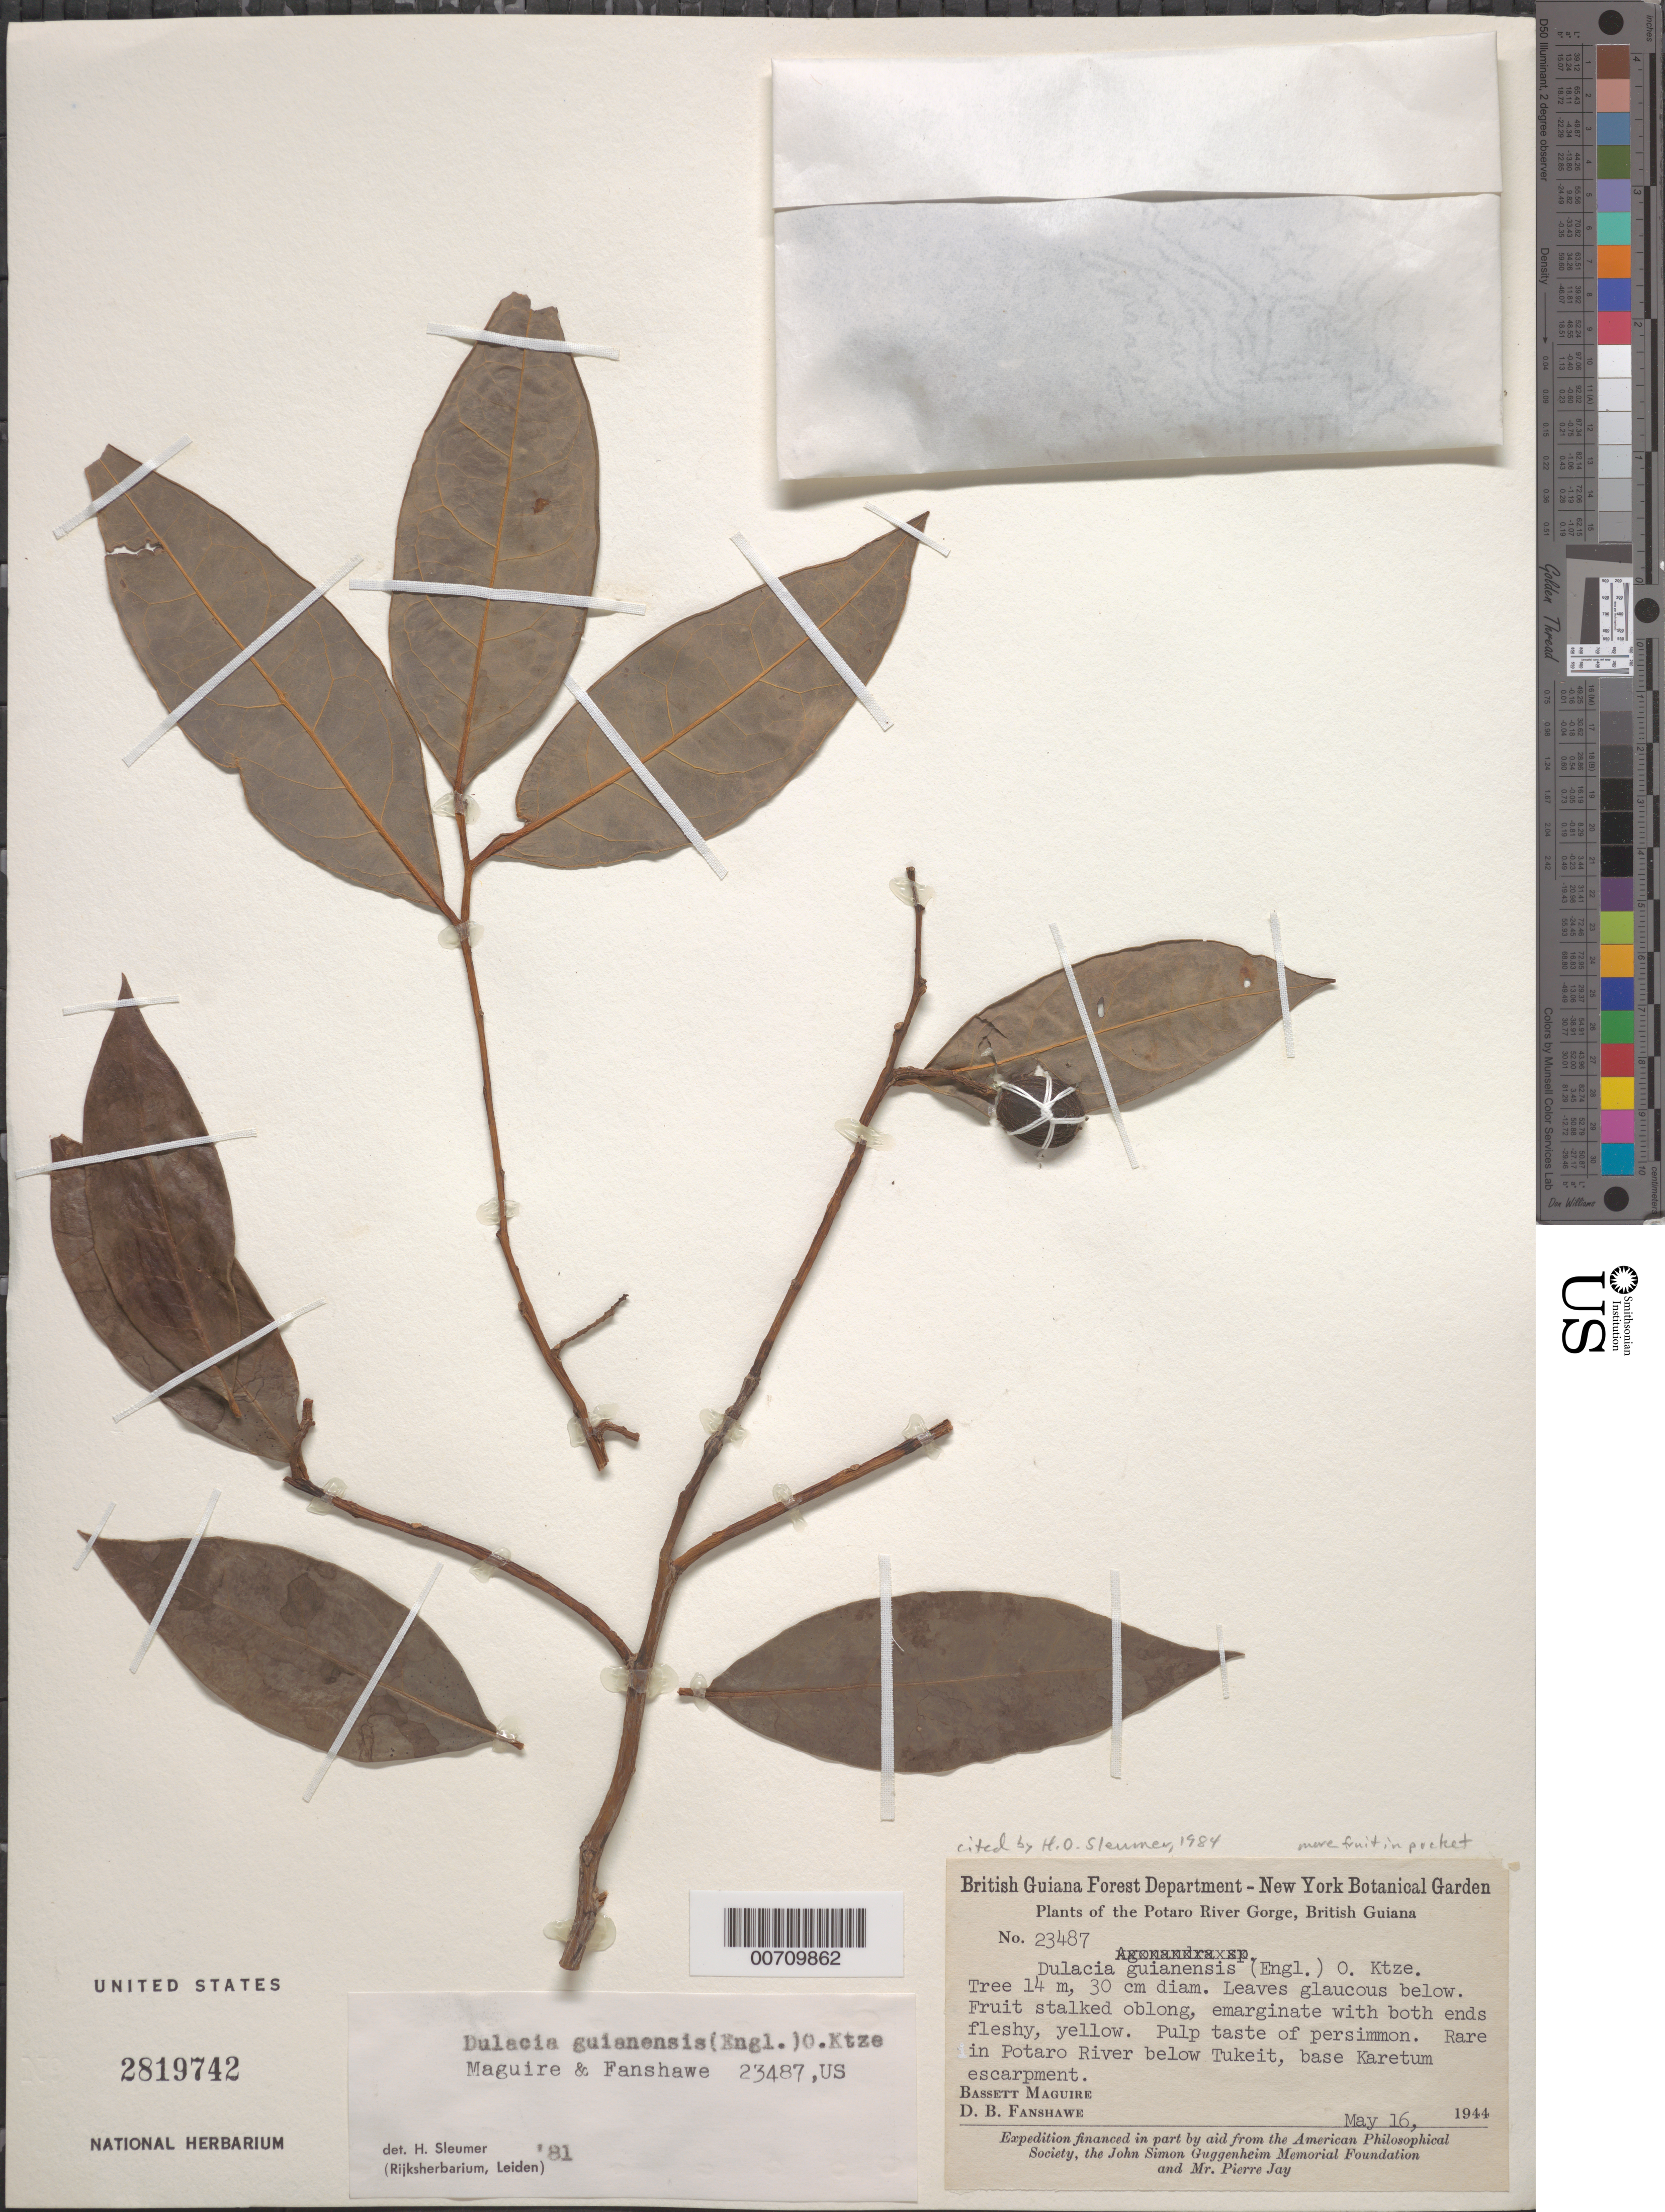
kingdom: Plantae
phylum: Tracheophyta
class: Magnoliopsida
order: Santalales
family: Olacaceae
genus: Dulacia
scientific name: Dulacia guianensis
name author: (Engl.) Kuntze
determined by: Sleumer, H. O.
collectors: B. Maguire & D. B. Fanshawe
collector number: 23487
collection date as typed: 16-May-44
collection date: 1944-05-16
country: Guyana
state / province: Potaro-Siparuni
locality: Potaro River Gorge, below Tukeit, base of Kaieteur escarpment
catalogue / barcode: US 2819742